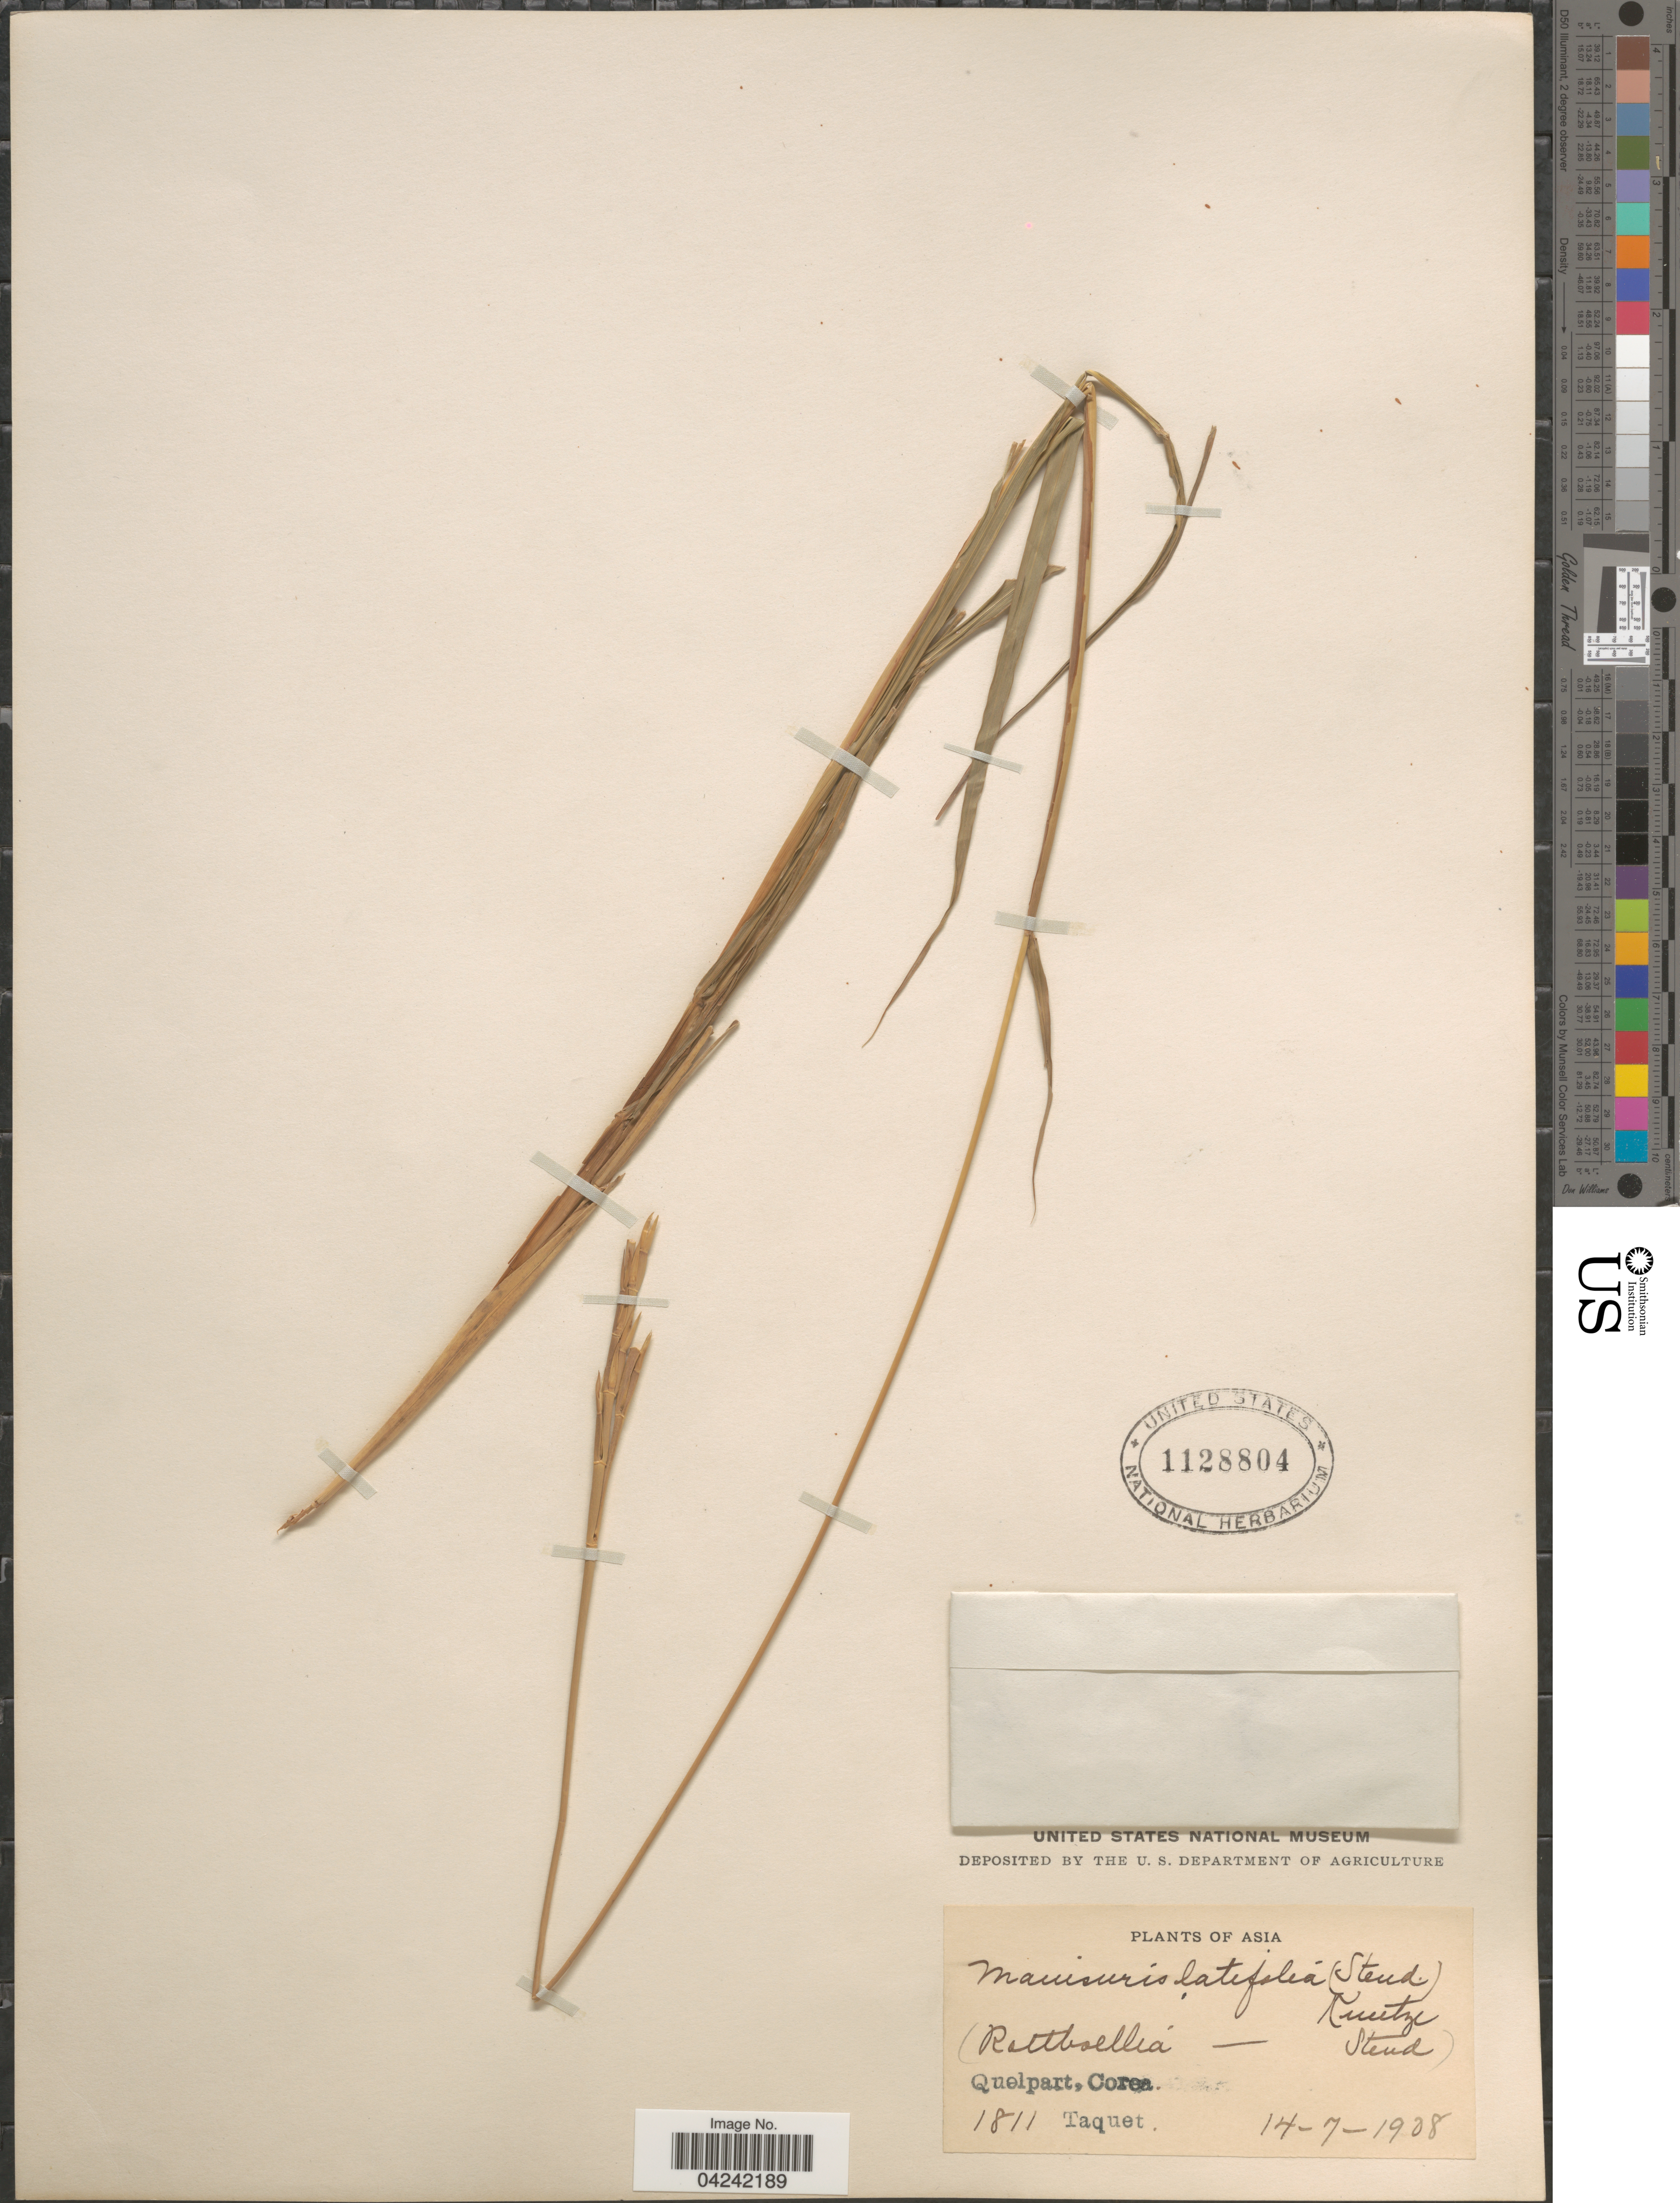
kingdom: Plantae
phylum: Tracheophyta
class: Liliopsida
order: Poales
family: Poaceae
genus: Phacelurus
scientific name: Phacelurus latifolius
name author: (Steud.) Ohwi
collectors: Taquet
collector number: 1811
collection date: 1908-07-14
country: South Korea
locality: Asia. Quelpart, Corea.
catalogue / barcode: US 1128804